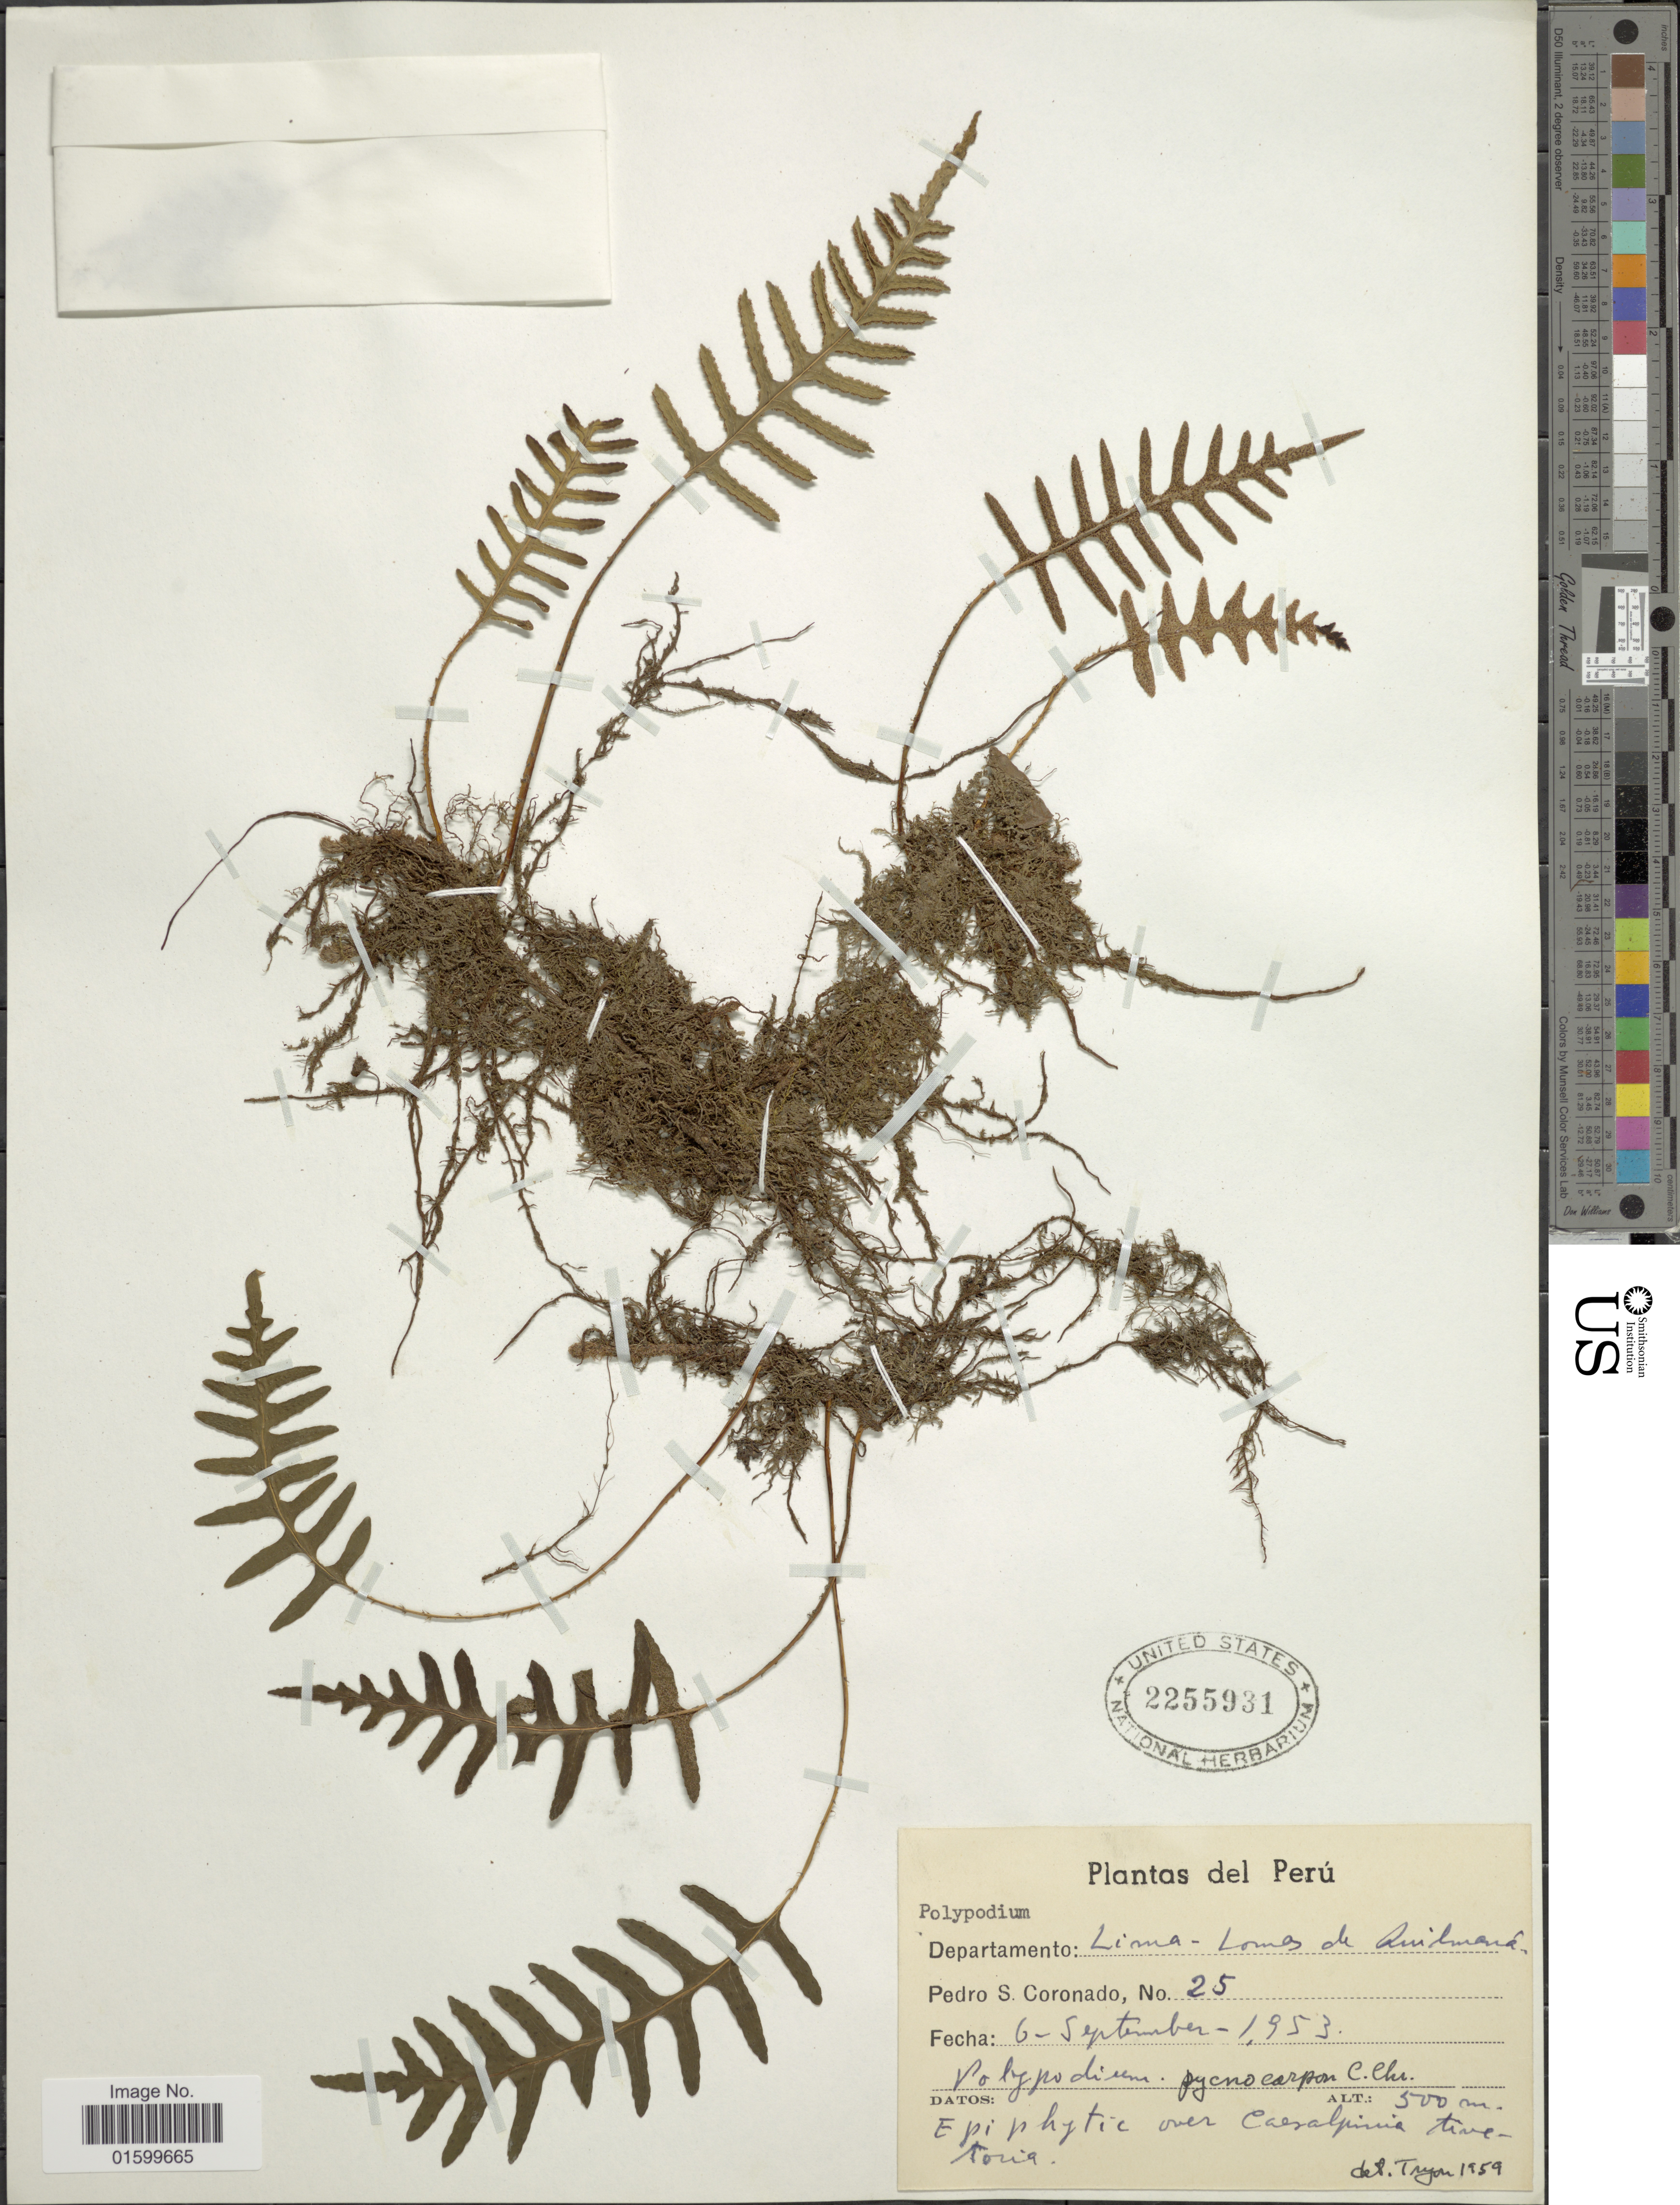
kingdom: Plantae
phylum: Tracheophyta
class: Polypodiopsida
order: Polypodiales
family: Polypodiaceae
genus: Pleopeltis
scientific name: Pleopeltis masafuerae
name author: (Phil.) de la Sota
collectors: P. Coronado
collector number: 25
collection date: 1953-09-06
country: Peru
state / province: Lima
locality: Departamento Lima-Lomas de Quilmana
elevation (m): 500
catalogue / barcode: US 2255931